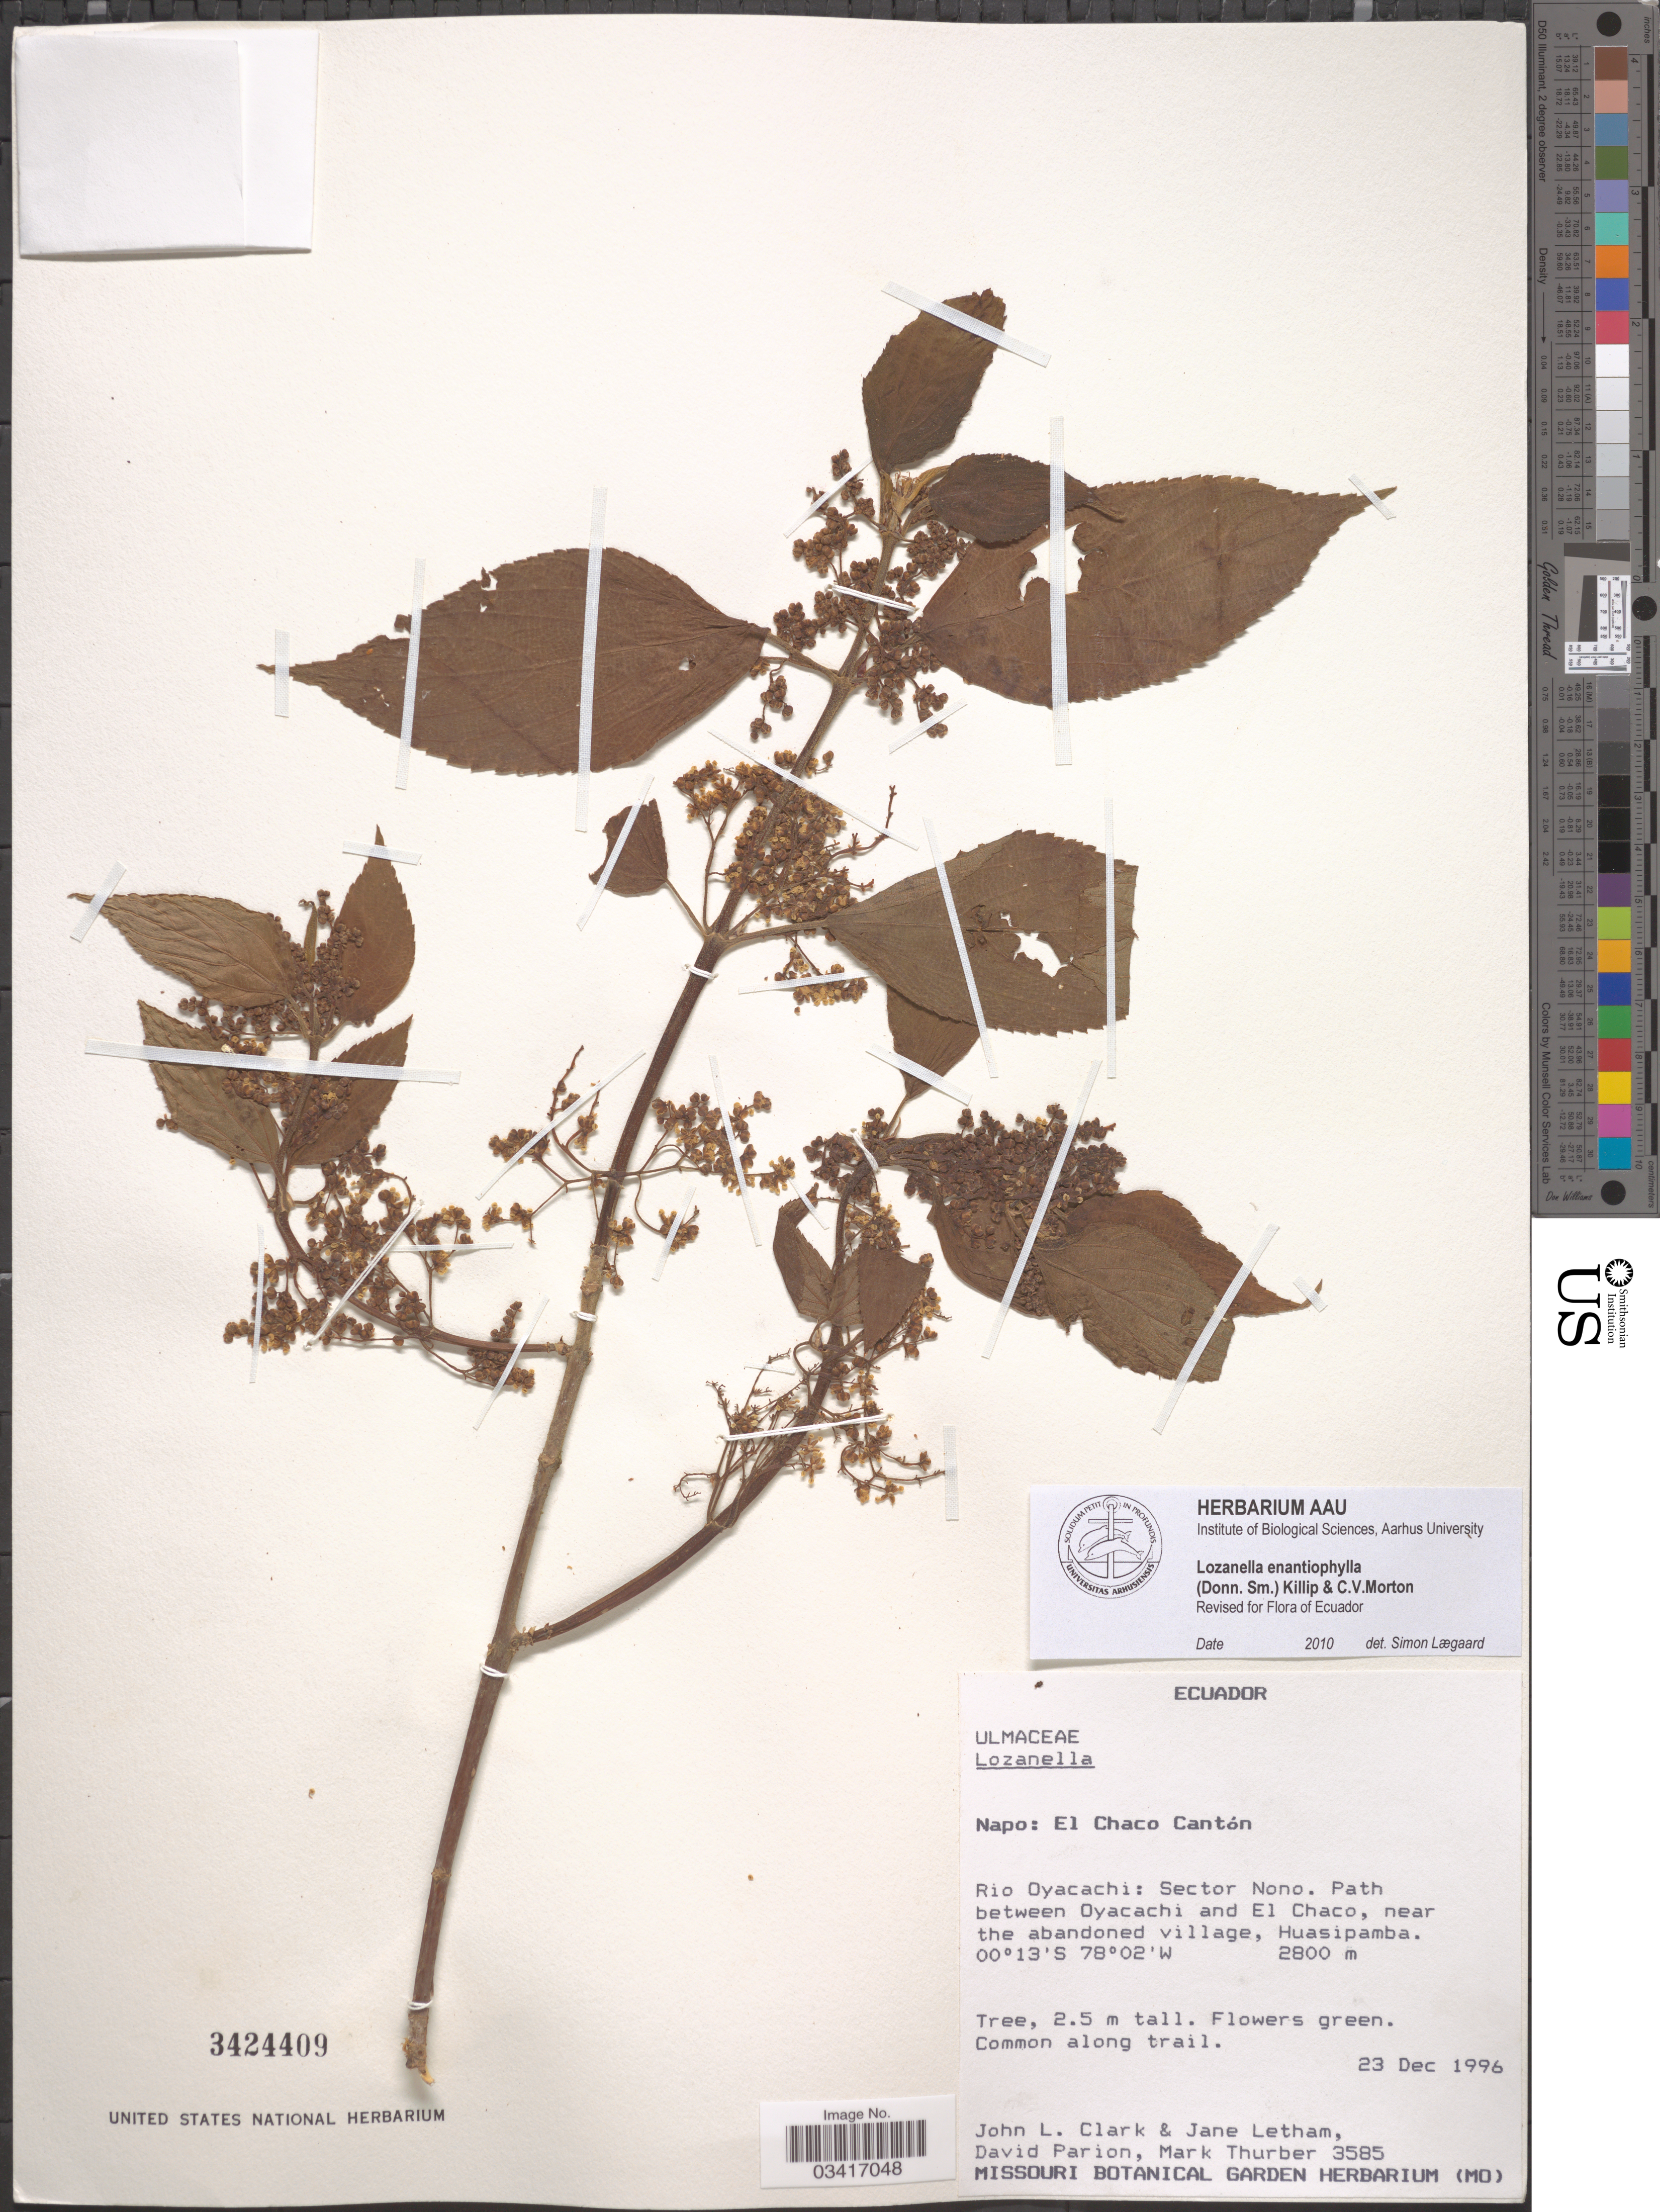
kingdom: Plantae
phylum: Tracheophyta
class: Magnoliopsida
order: Rosales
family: Cannabaceae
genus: Lozanella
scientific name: Lozanella enantiophylla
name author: (Donn. Sm.) Killip & C.V. Morton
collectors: J. L. Clark, J. Letham, D. Parion & M. Thurber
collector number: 3585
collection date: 1996-12-23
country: Ecuador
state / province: Napo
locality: El Chaco Cantón. Rio Oyacachi: Sector Nono. Path between Oyacachi and El Chaco, near the abandoned village, Huasipamba.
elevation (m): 2800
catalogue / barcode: US 3424409